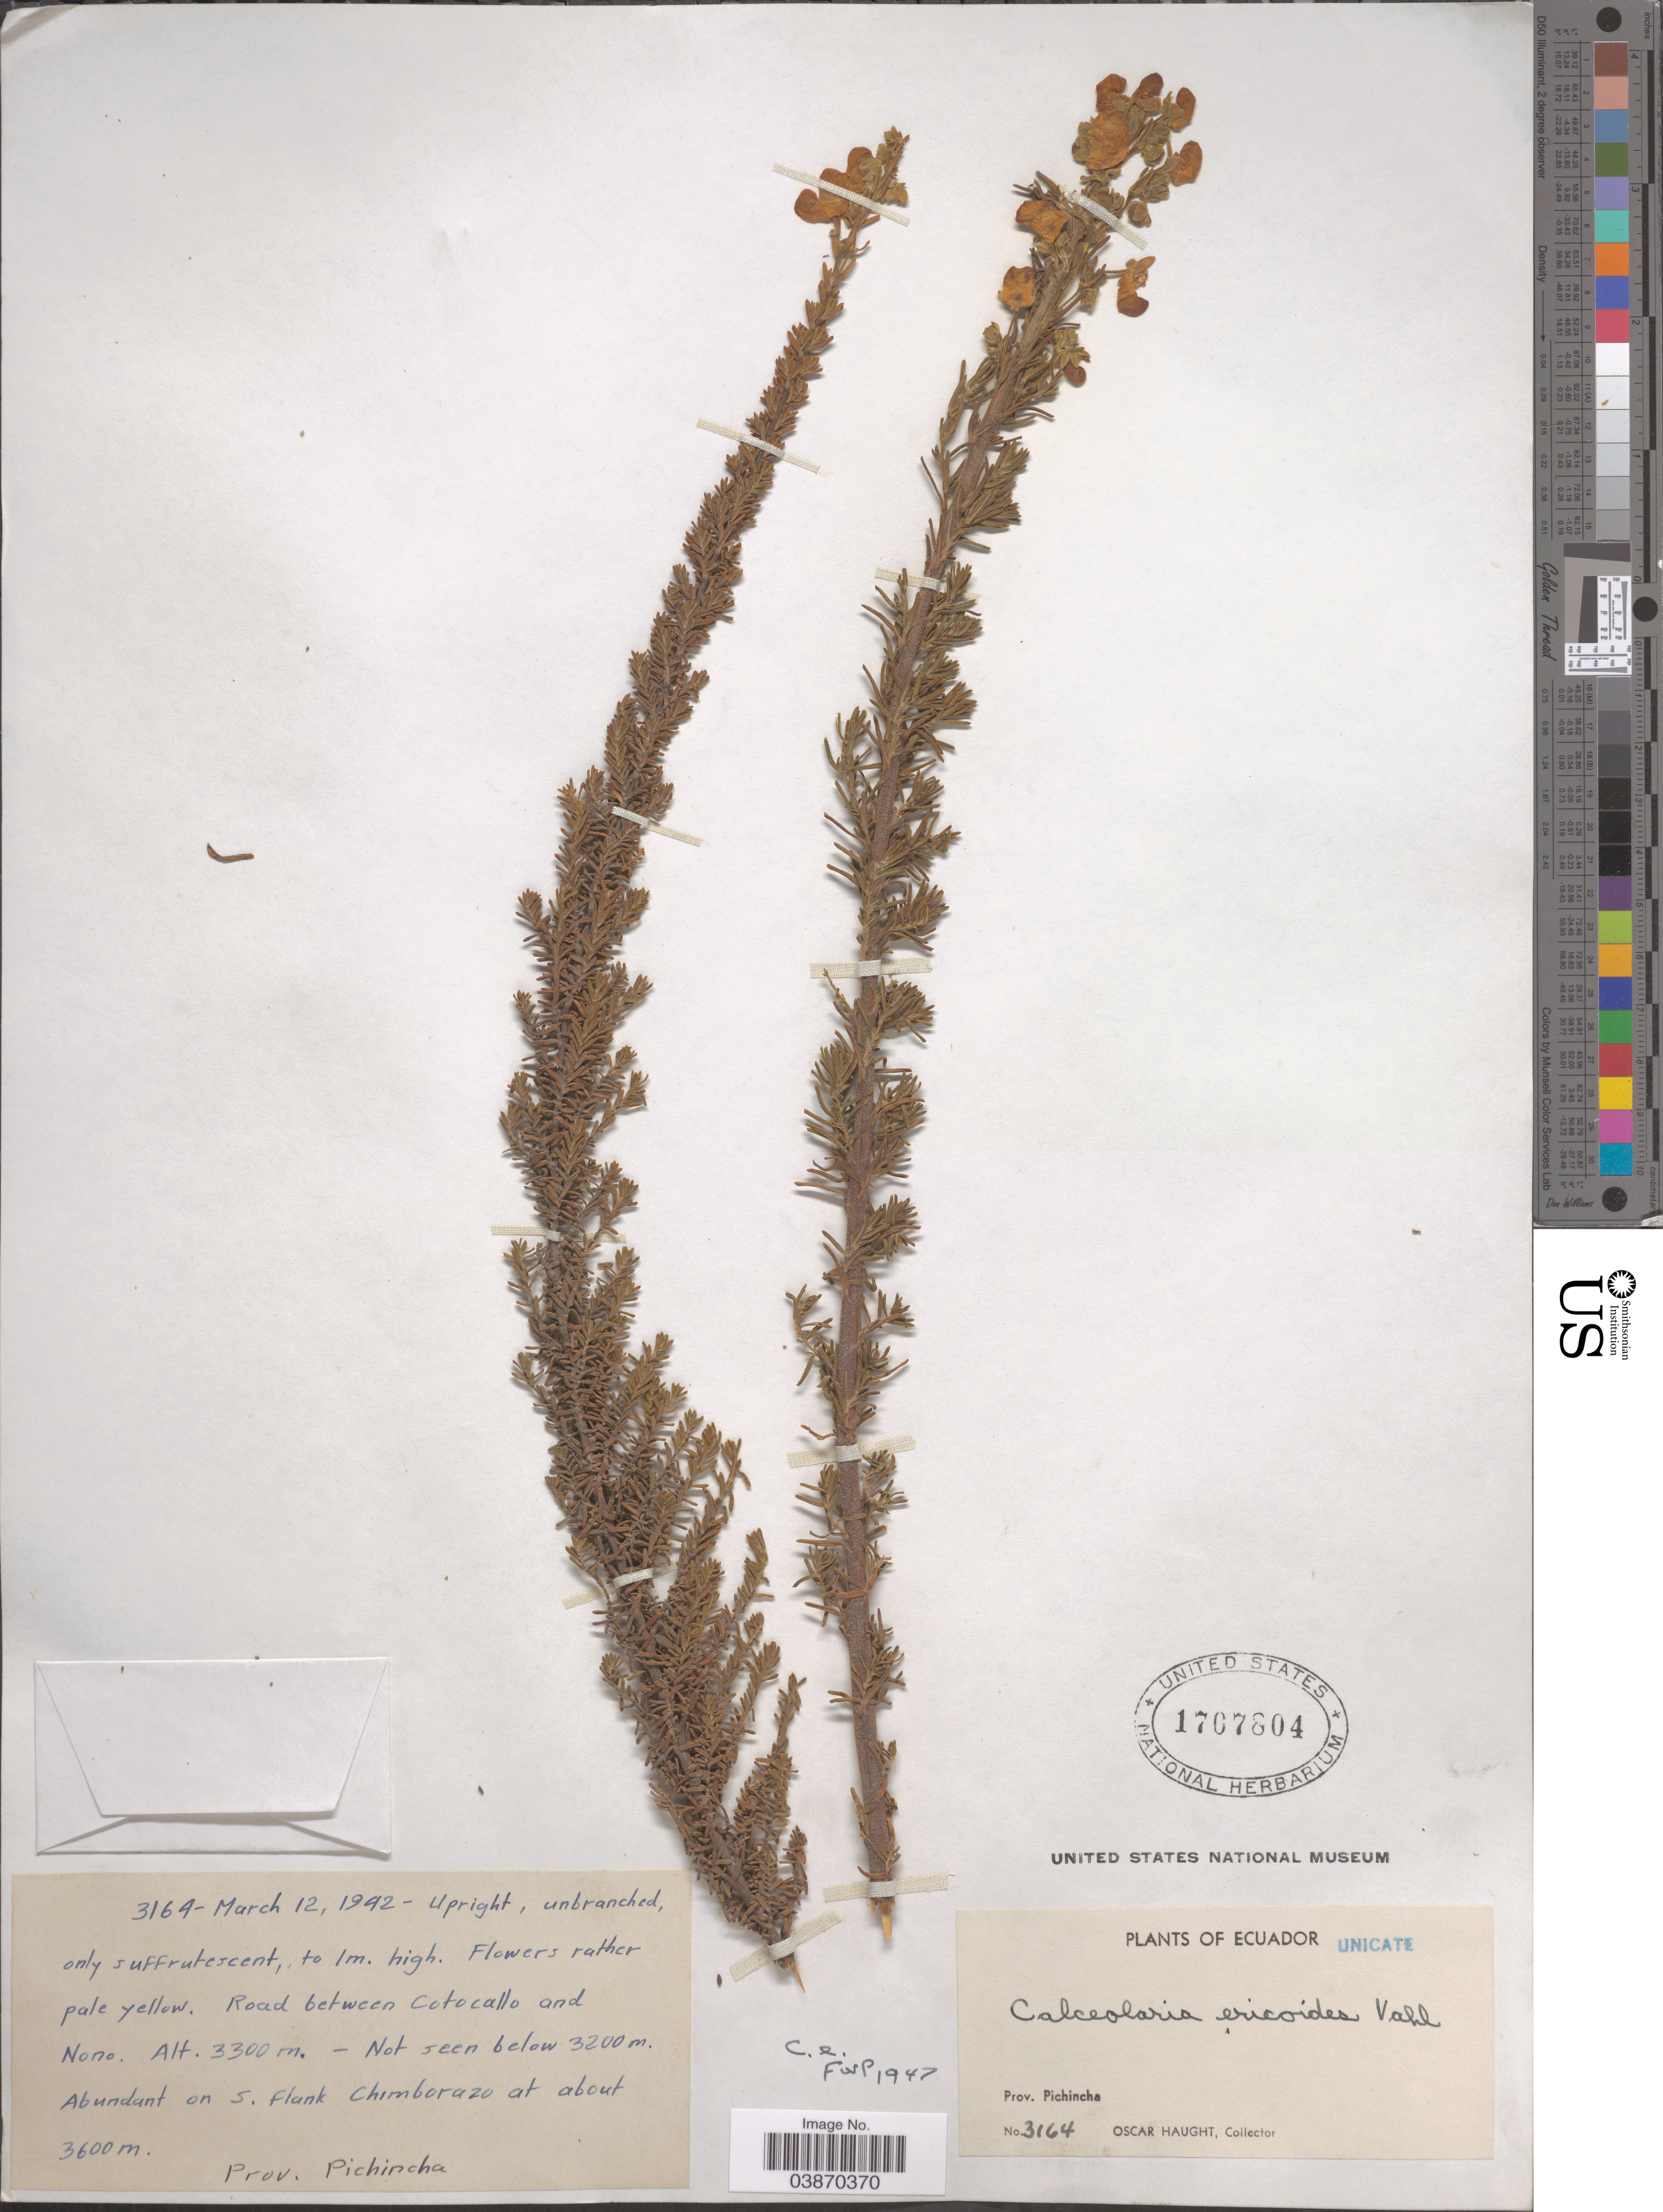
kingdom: Plantae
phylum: Tracheophyta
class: Magnoliopsida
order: Lamiales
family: Calceolariaceae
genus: Calceolaria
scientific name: Calceolaria ericoides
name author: Juss. ex Vahl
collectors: O. L. Haught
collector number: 3164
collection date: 1942-03-12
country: Ecuador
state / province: Pichincha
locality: Road from Cotocalla and Nono. On S. Flank Chimborazo.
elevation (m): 3300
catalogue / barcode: US 1707804